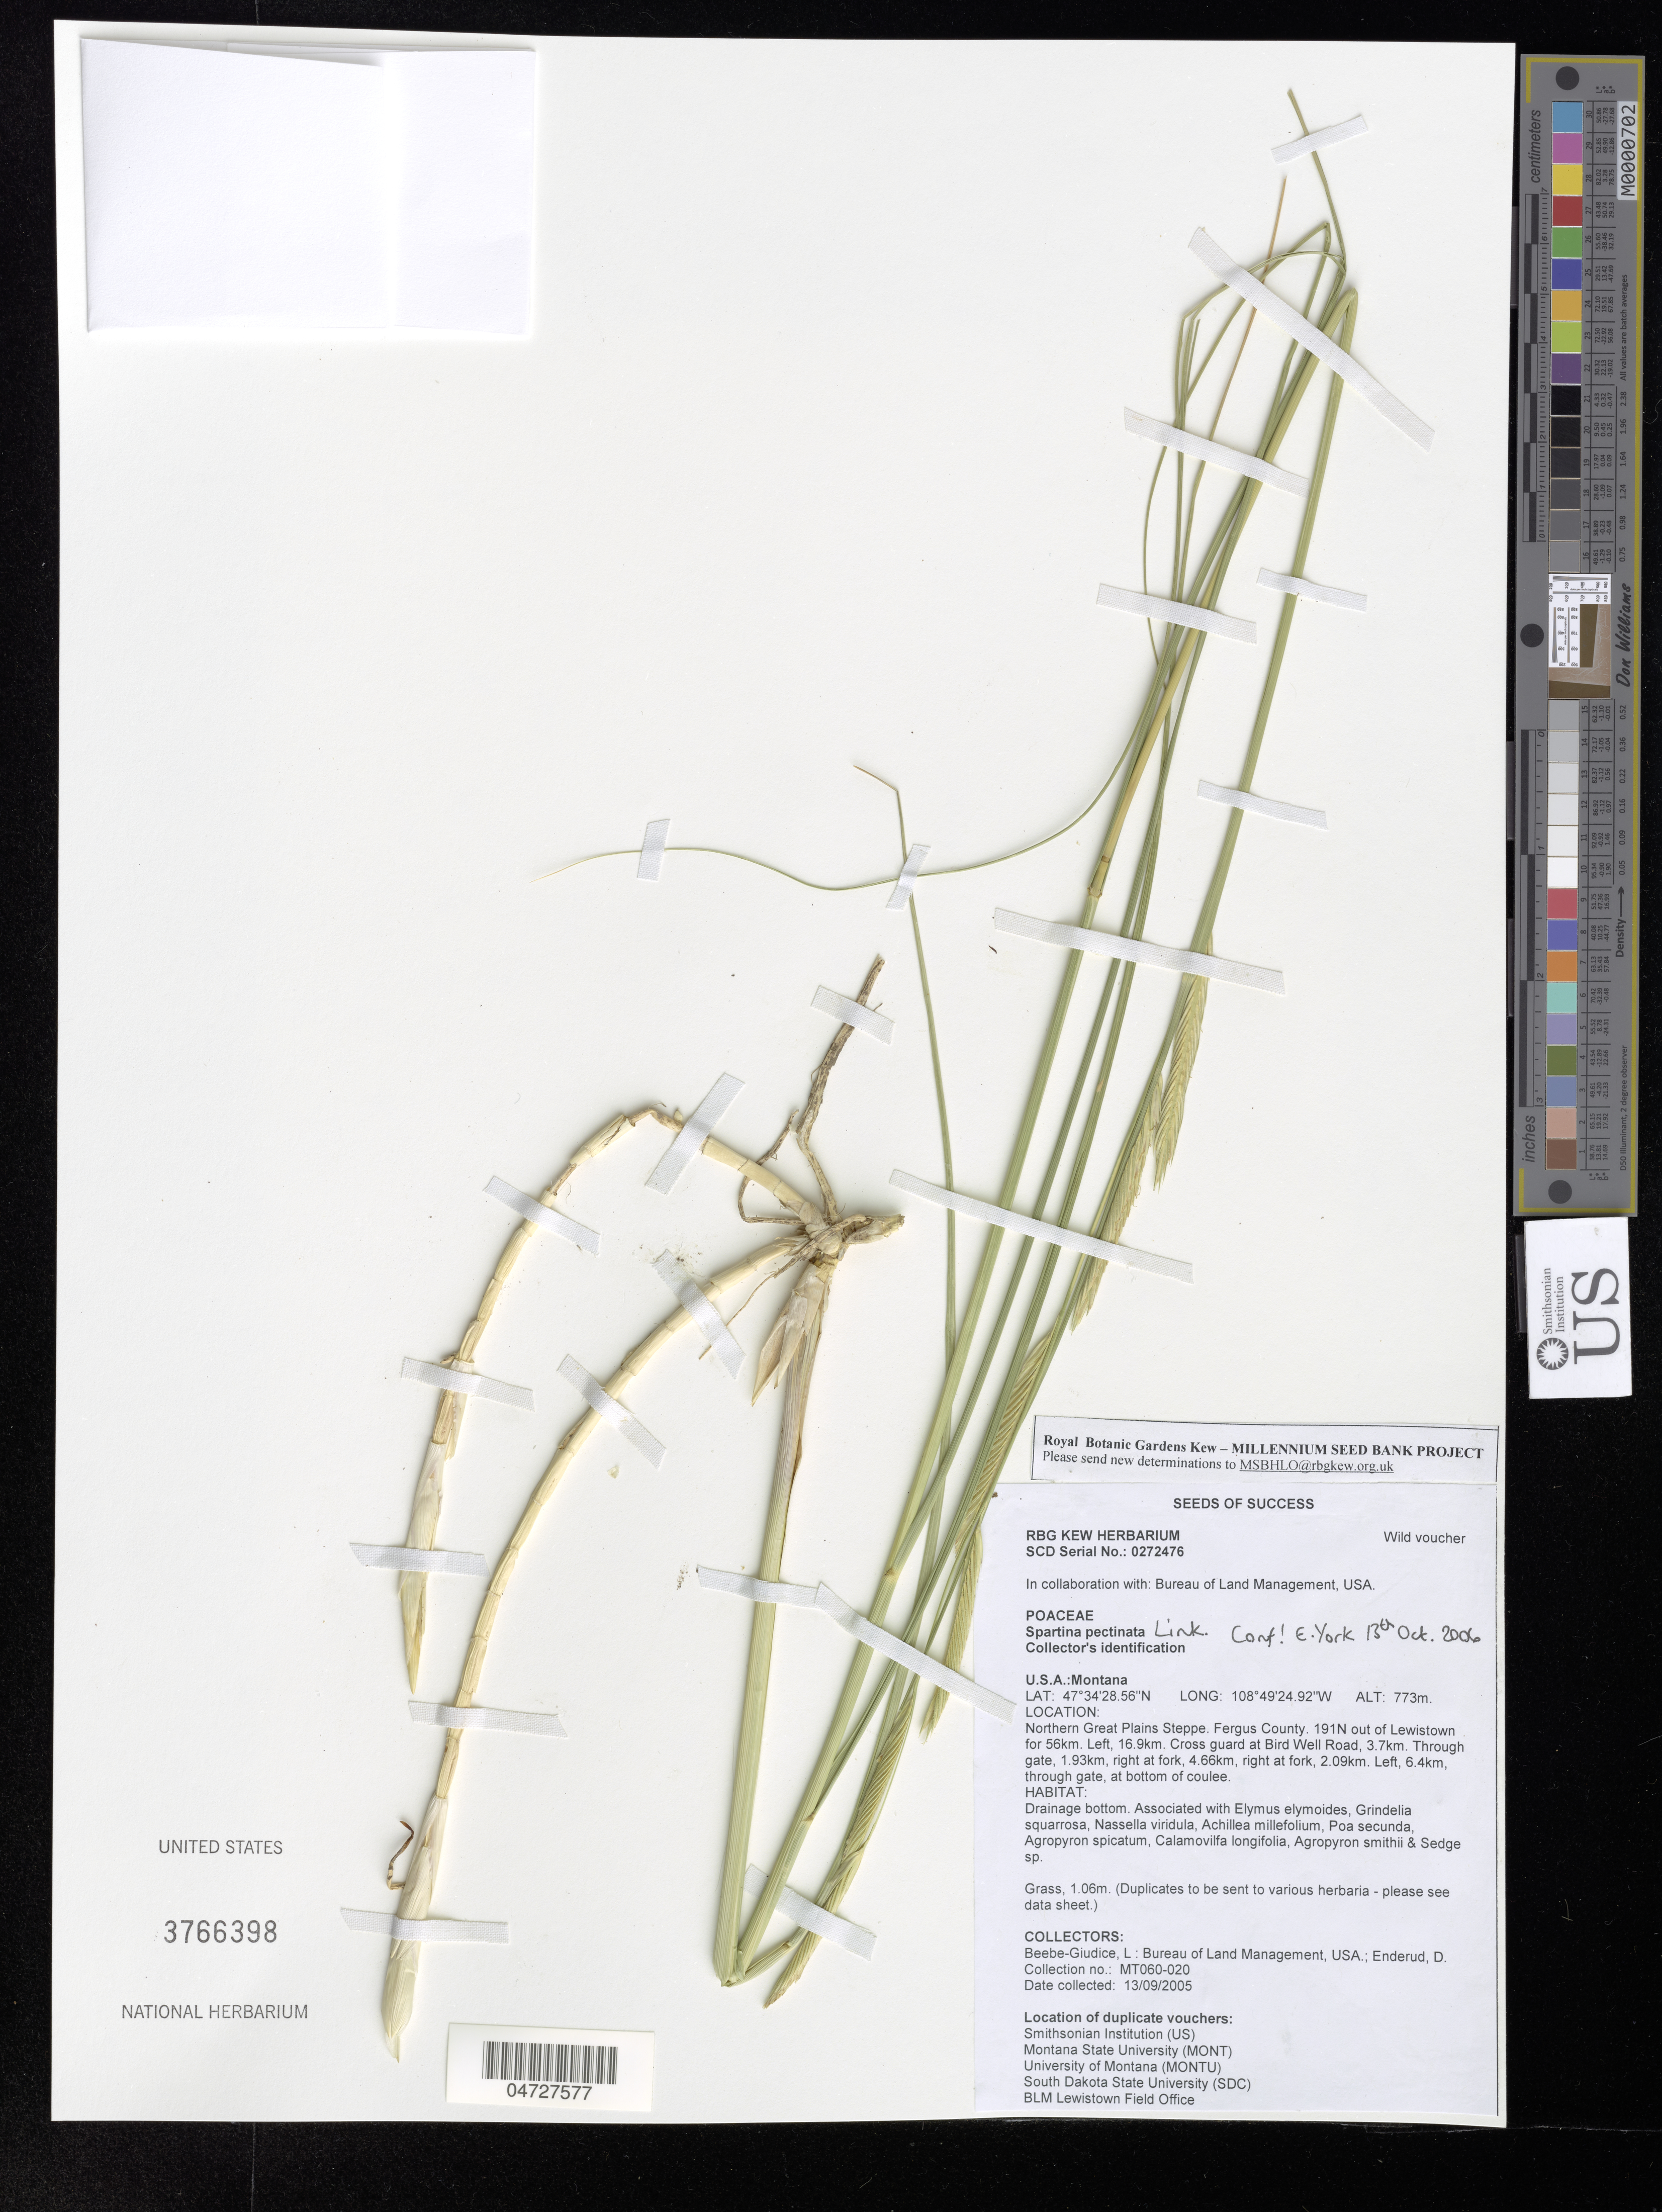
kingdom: Plantae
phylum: Tracheophyta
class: Liliopsida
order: Poales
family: Poaceae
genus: Spartina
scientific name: Spartina pectinata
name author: Link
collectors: L. Beebe-Giudice & D. Enderud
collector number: MT060-020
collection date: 2005-09-13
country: United States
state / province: Montana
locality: Northern Great Plains Steppe. Fergus County. 191N out of Lewistown for 56km. Left, 16.9km. Cross guard at Bird Well Road, 3.7km. Through gate, 1.93km, right at fork, 4.66km, right at fork, 2.09km. Left, 6.4km. through gate, at bottom of coulee.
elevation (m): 773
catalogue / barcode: US 3766398